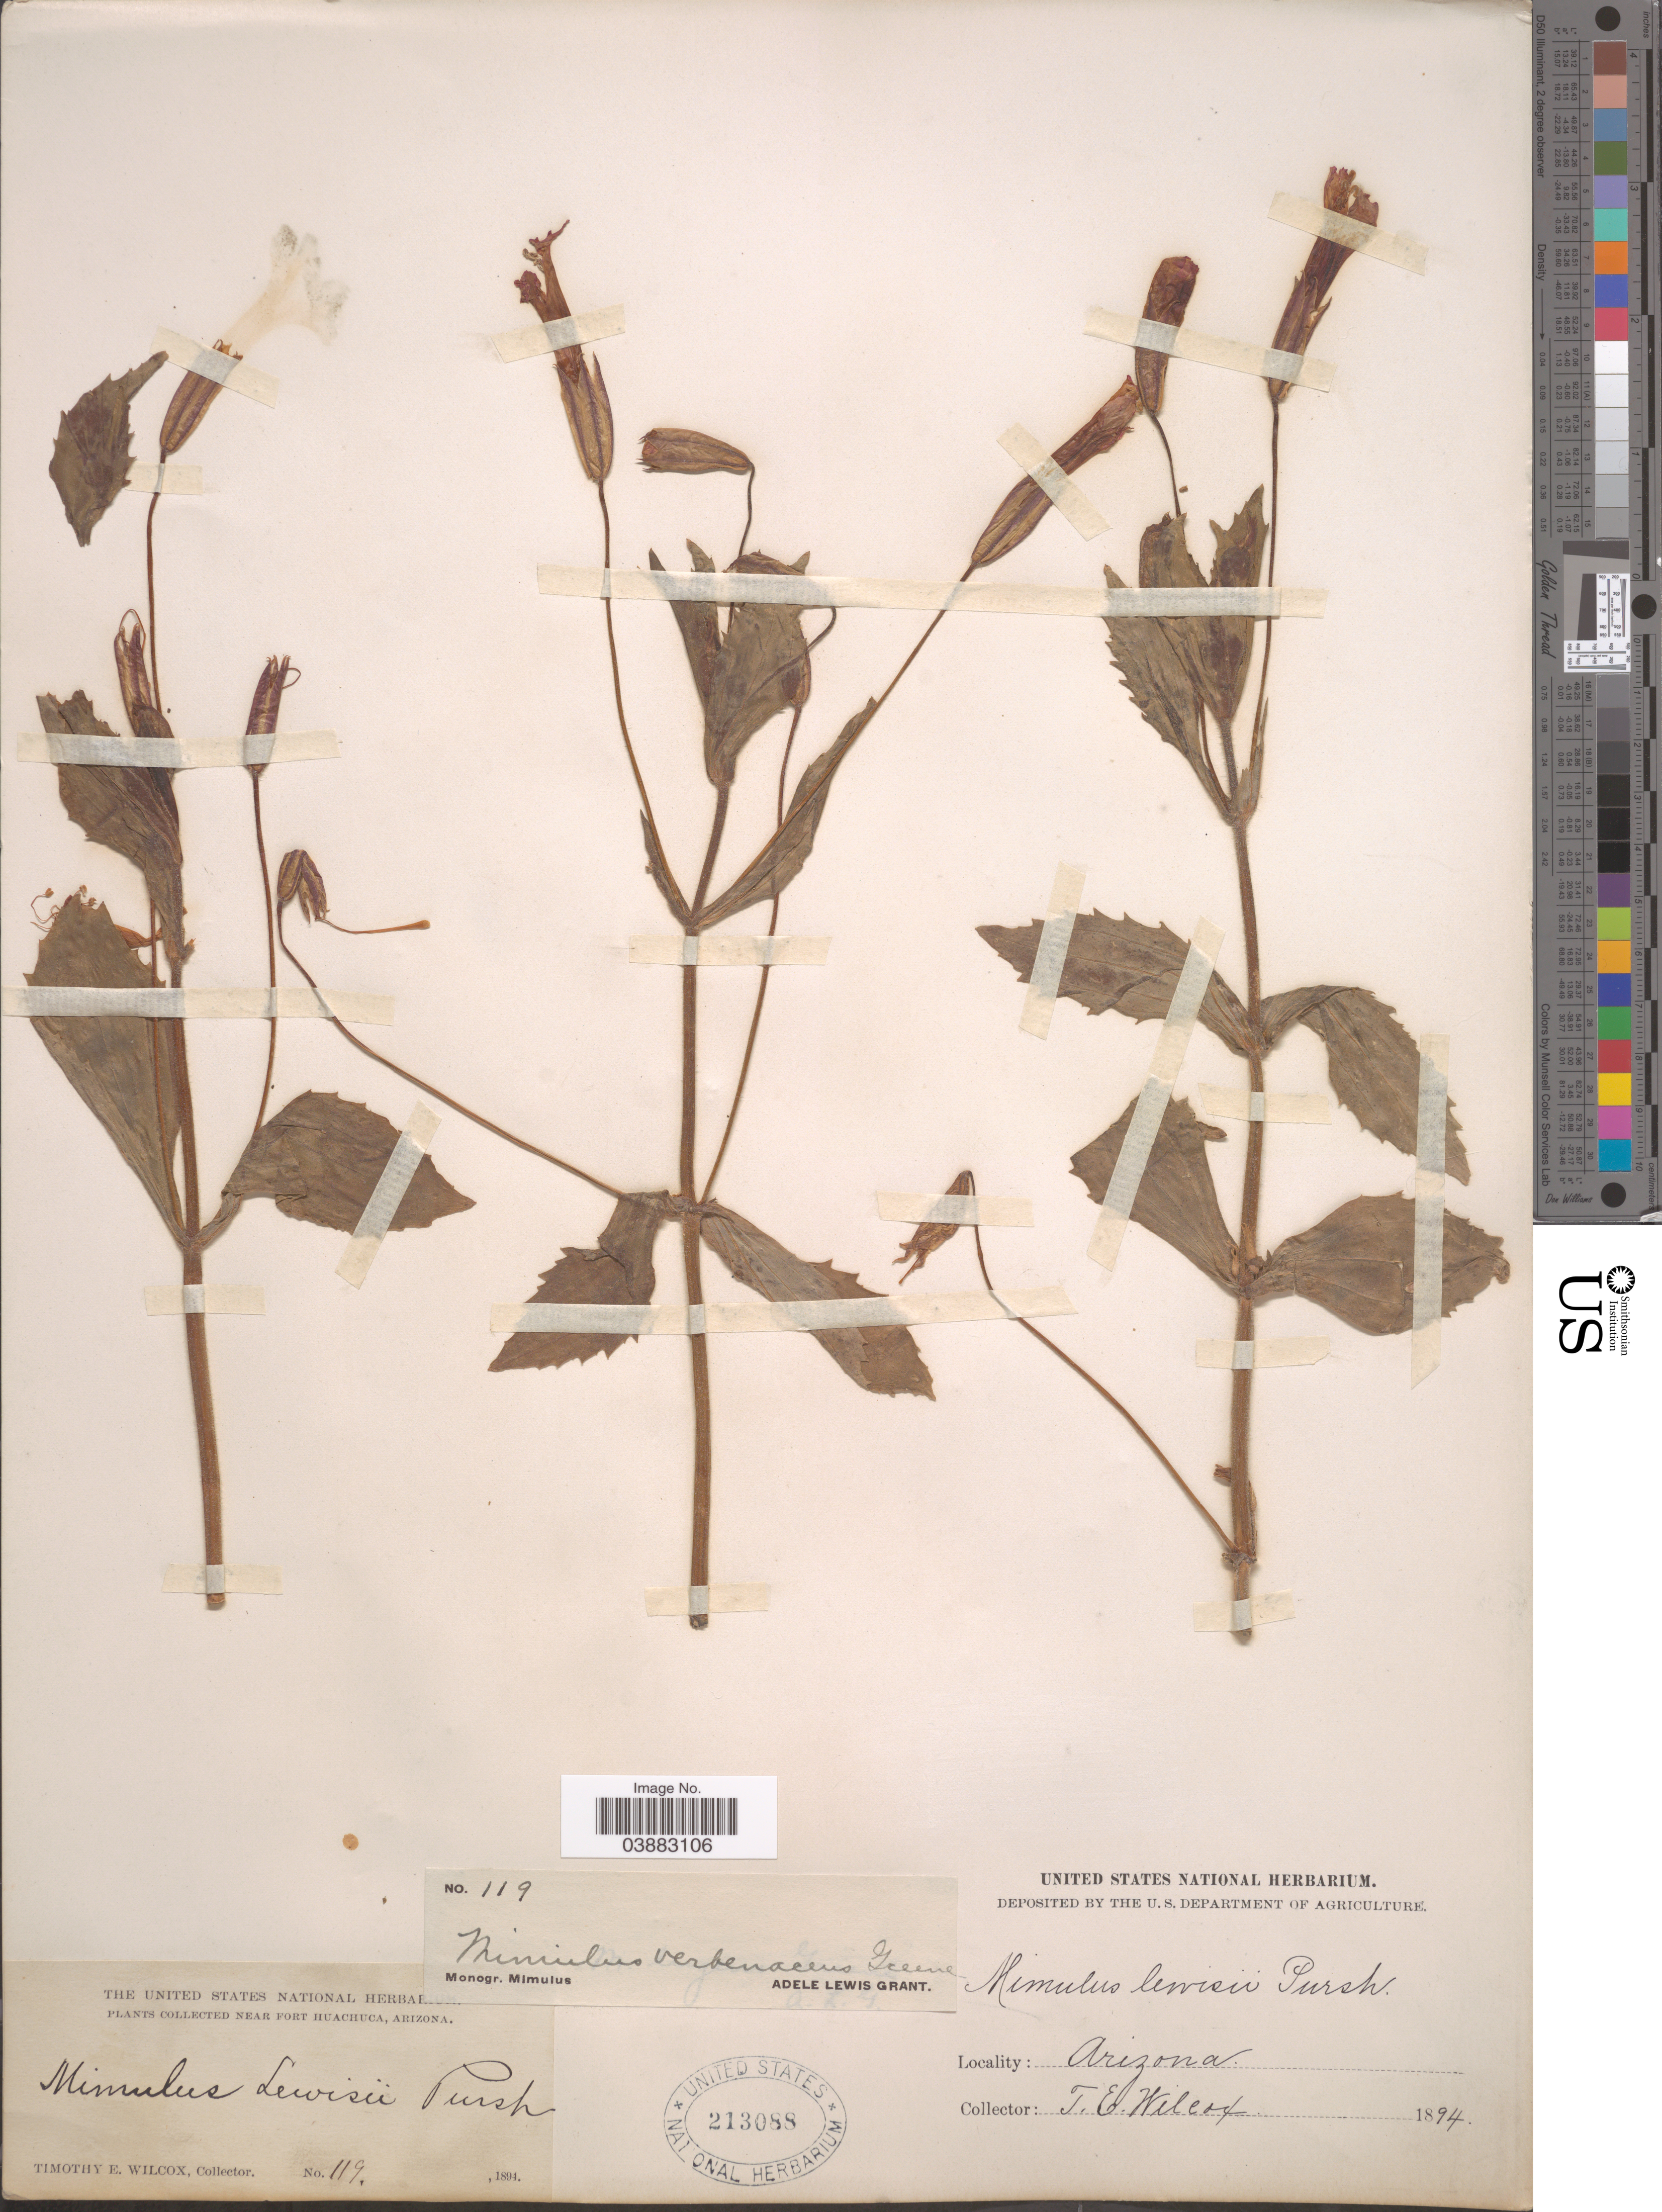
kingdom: Plantae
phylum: Tracheophyta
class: Magnoliopsida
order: Lamiales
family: Phrymaceae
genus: Mimulus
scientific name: Mimulus verbenaceus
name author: Greene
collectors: T. E. Wilcox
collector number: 119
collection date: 1894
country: United States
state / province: Arizona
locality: Near Fort Huachuca.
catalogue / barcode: US 213088